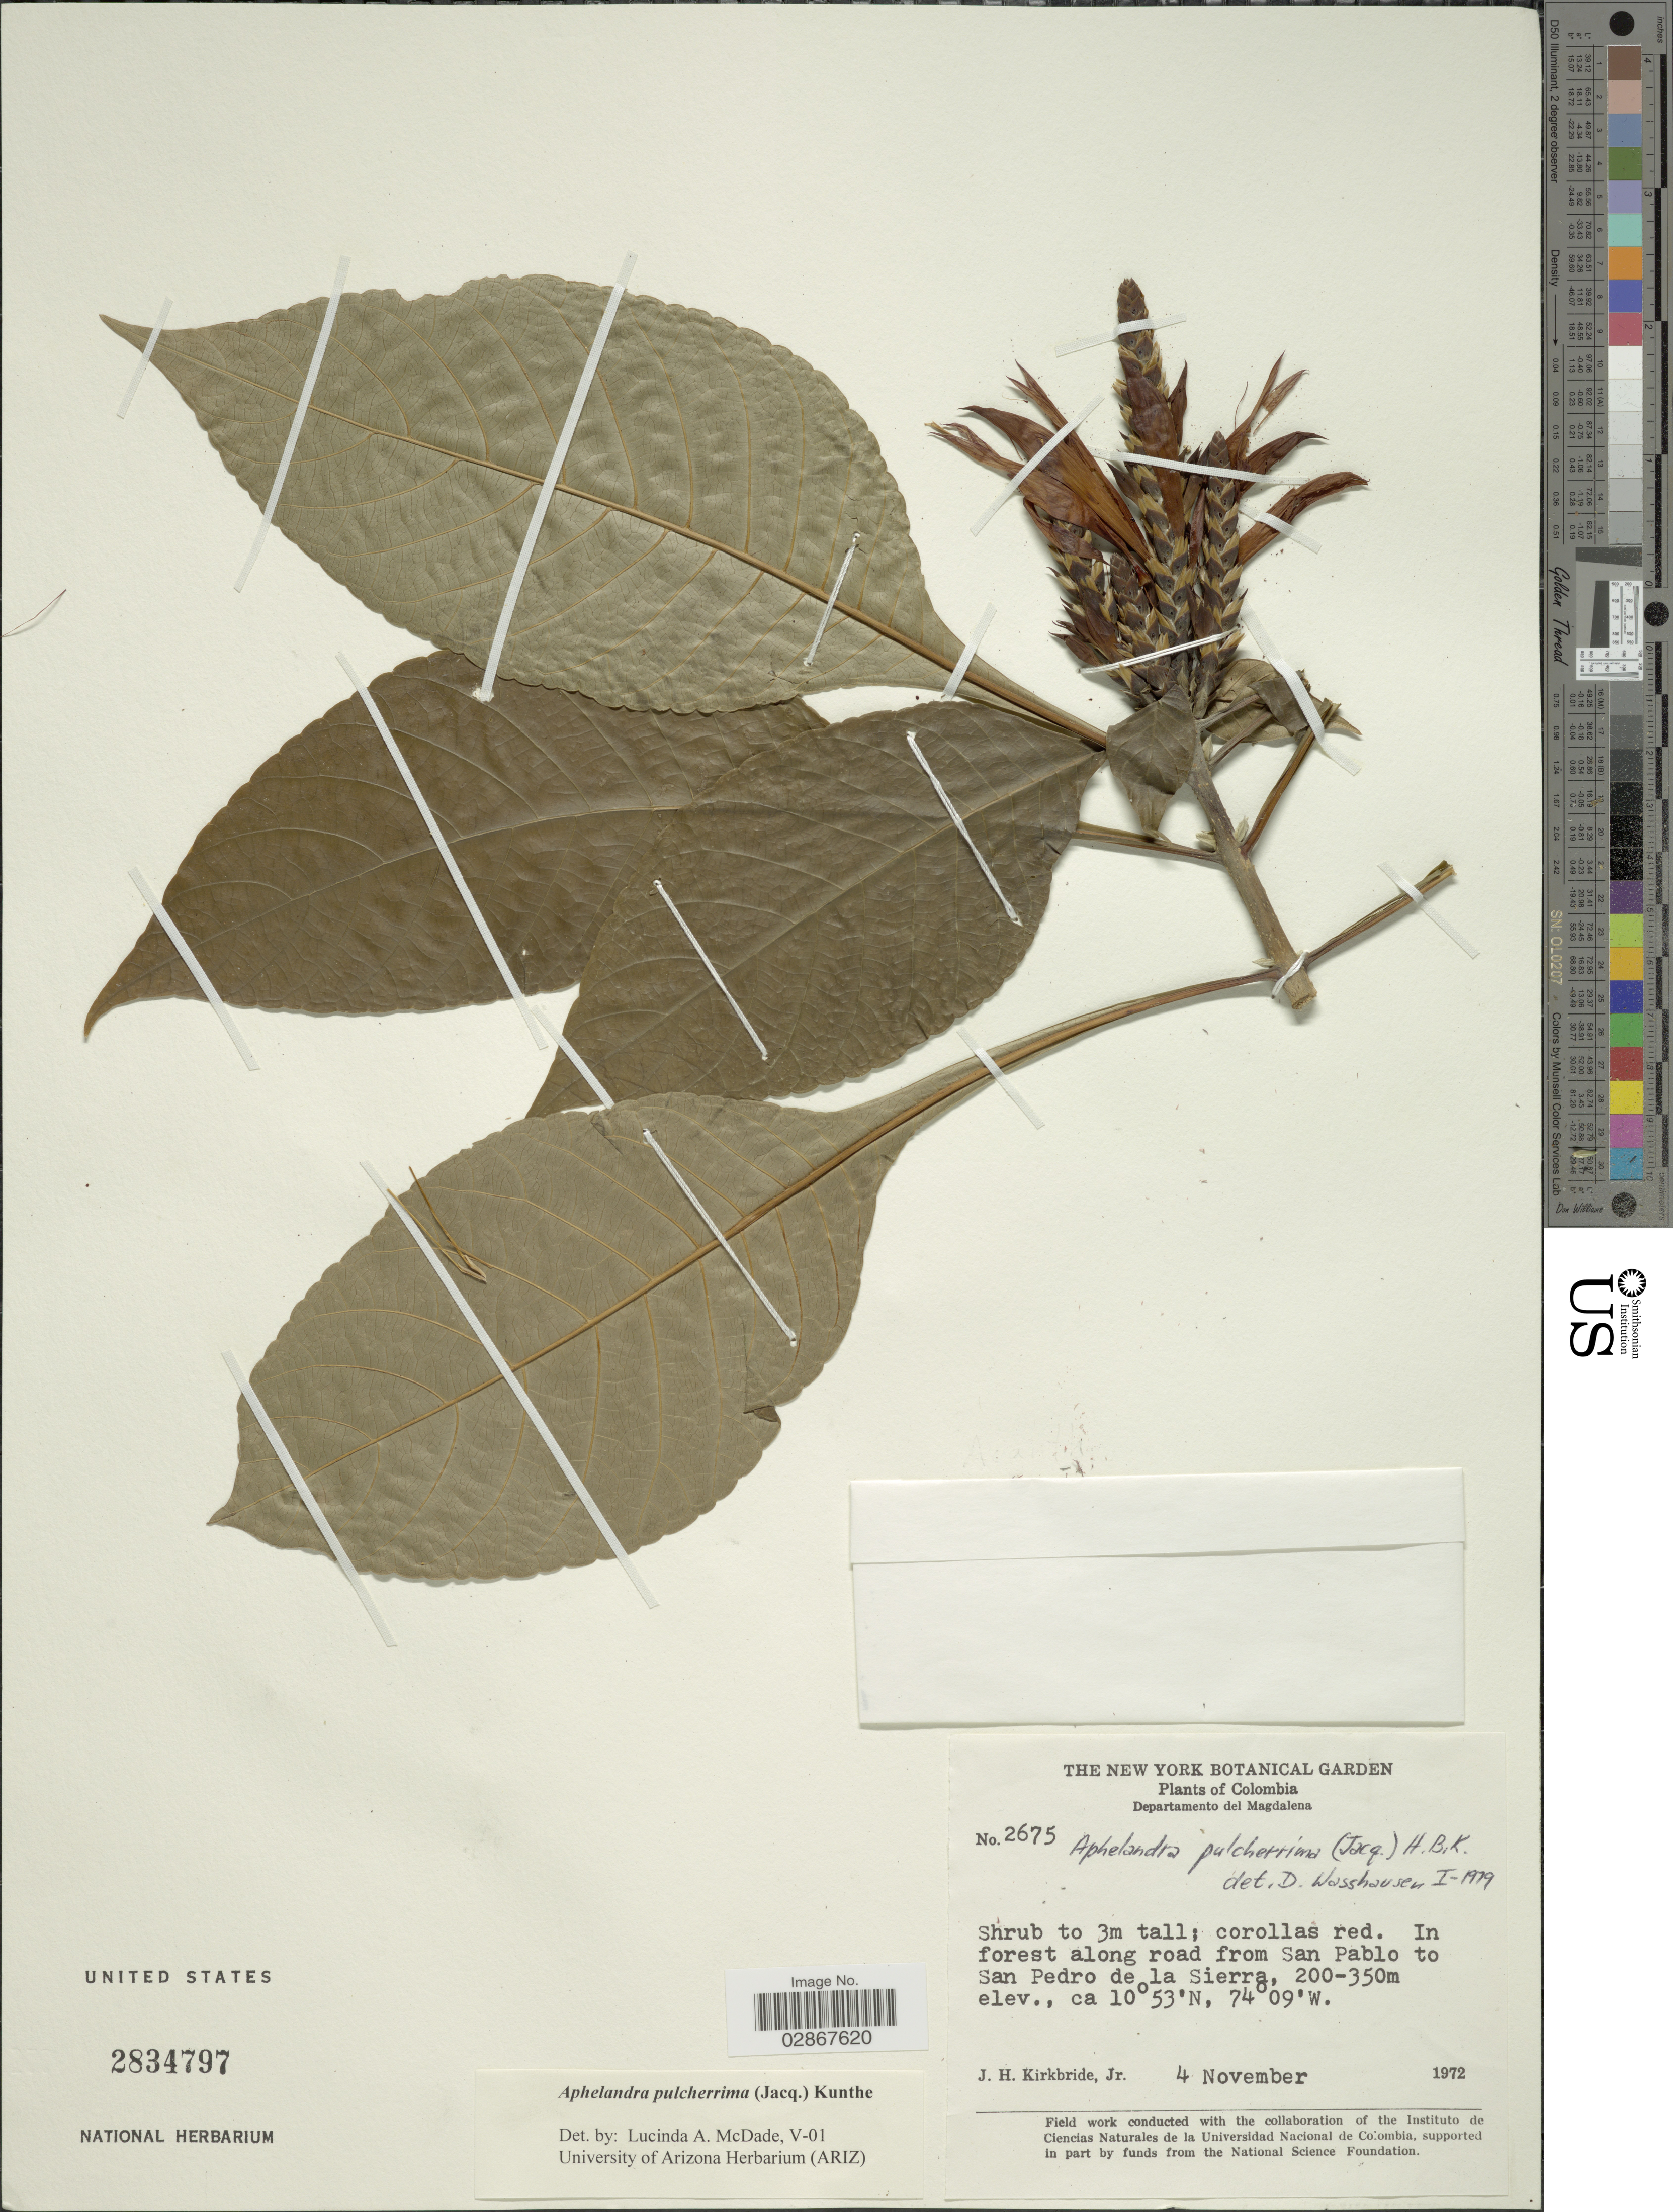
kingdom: Plantae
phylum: Tracheophyta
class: Magnoliopsida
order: Lamiales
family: Acanthaceae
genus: Aphelandra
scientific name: Aphelandra pulcherrima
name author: (Jacq.) Kunth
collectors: J. H. Kirkbride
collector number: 2675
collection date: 1972-11-04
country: Colombia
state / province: Magdalena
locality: Departamento del Magdalena. Along road from San Pablo to San Pedro de la Sierra.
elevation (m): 200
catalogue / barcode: US 2834797